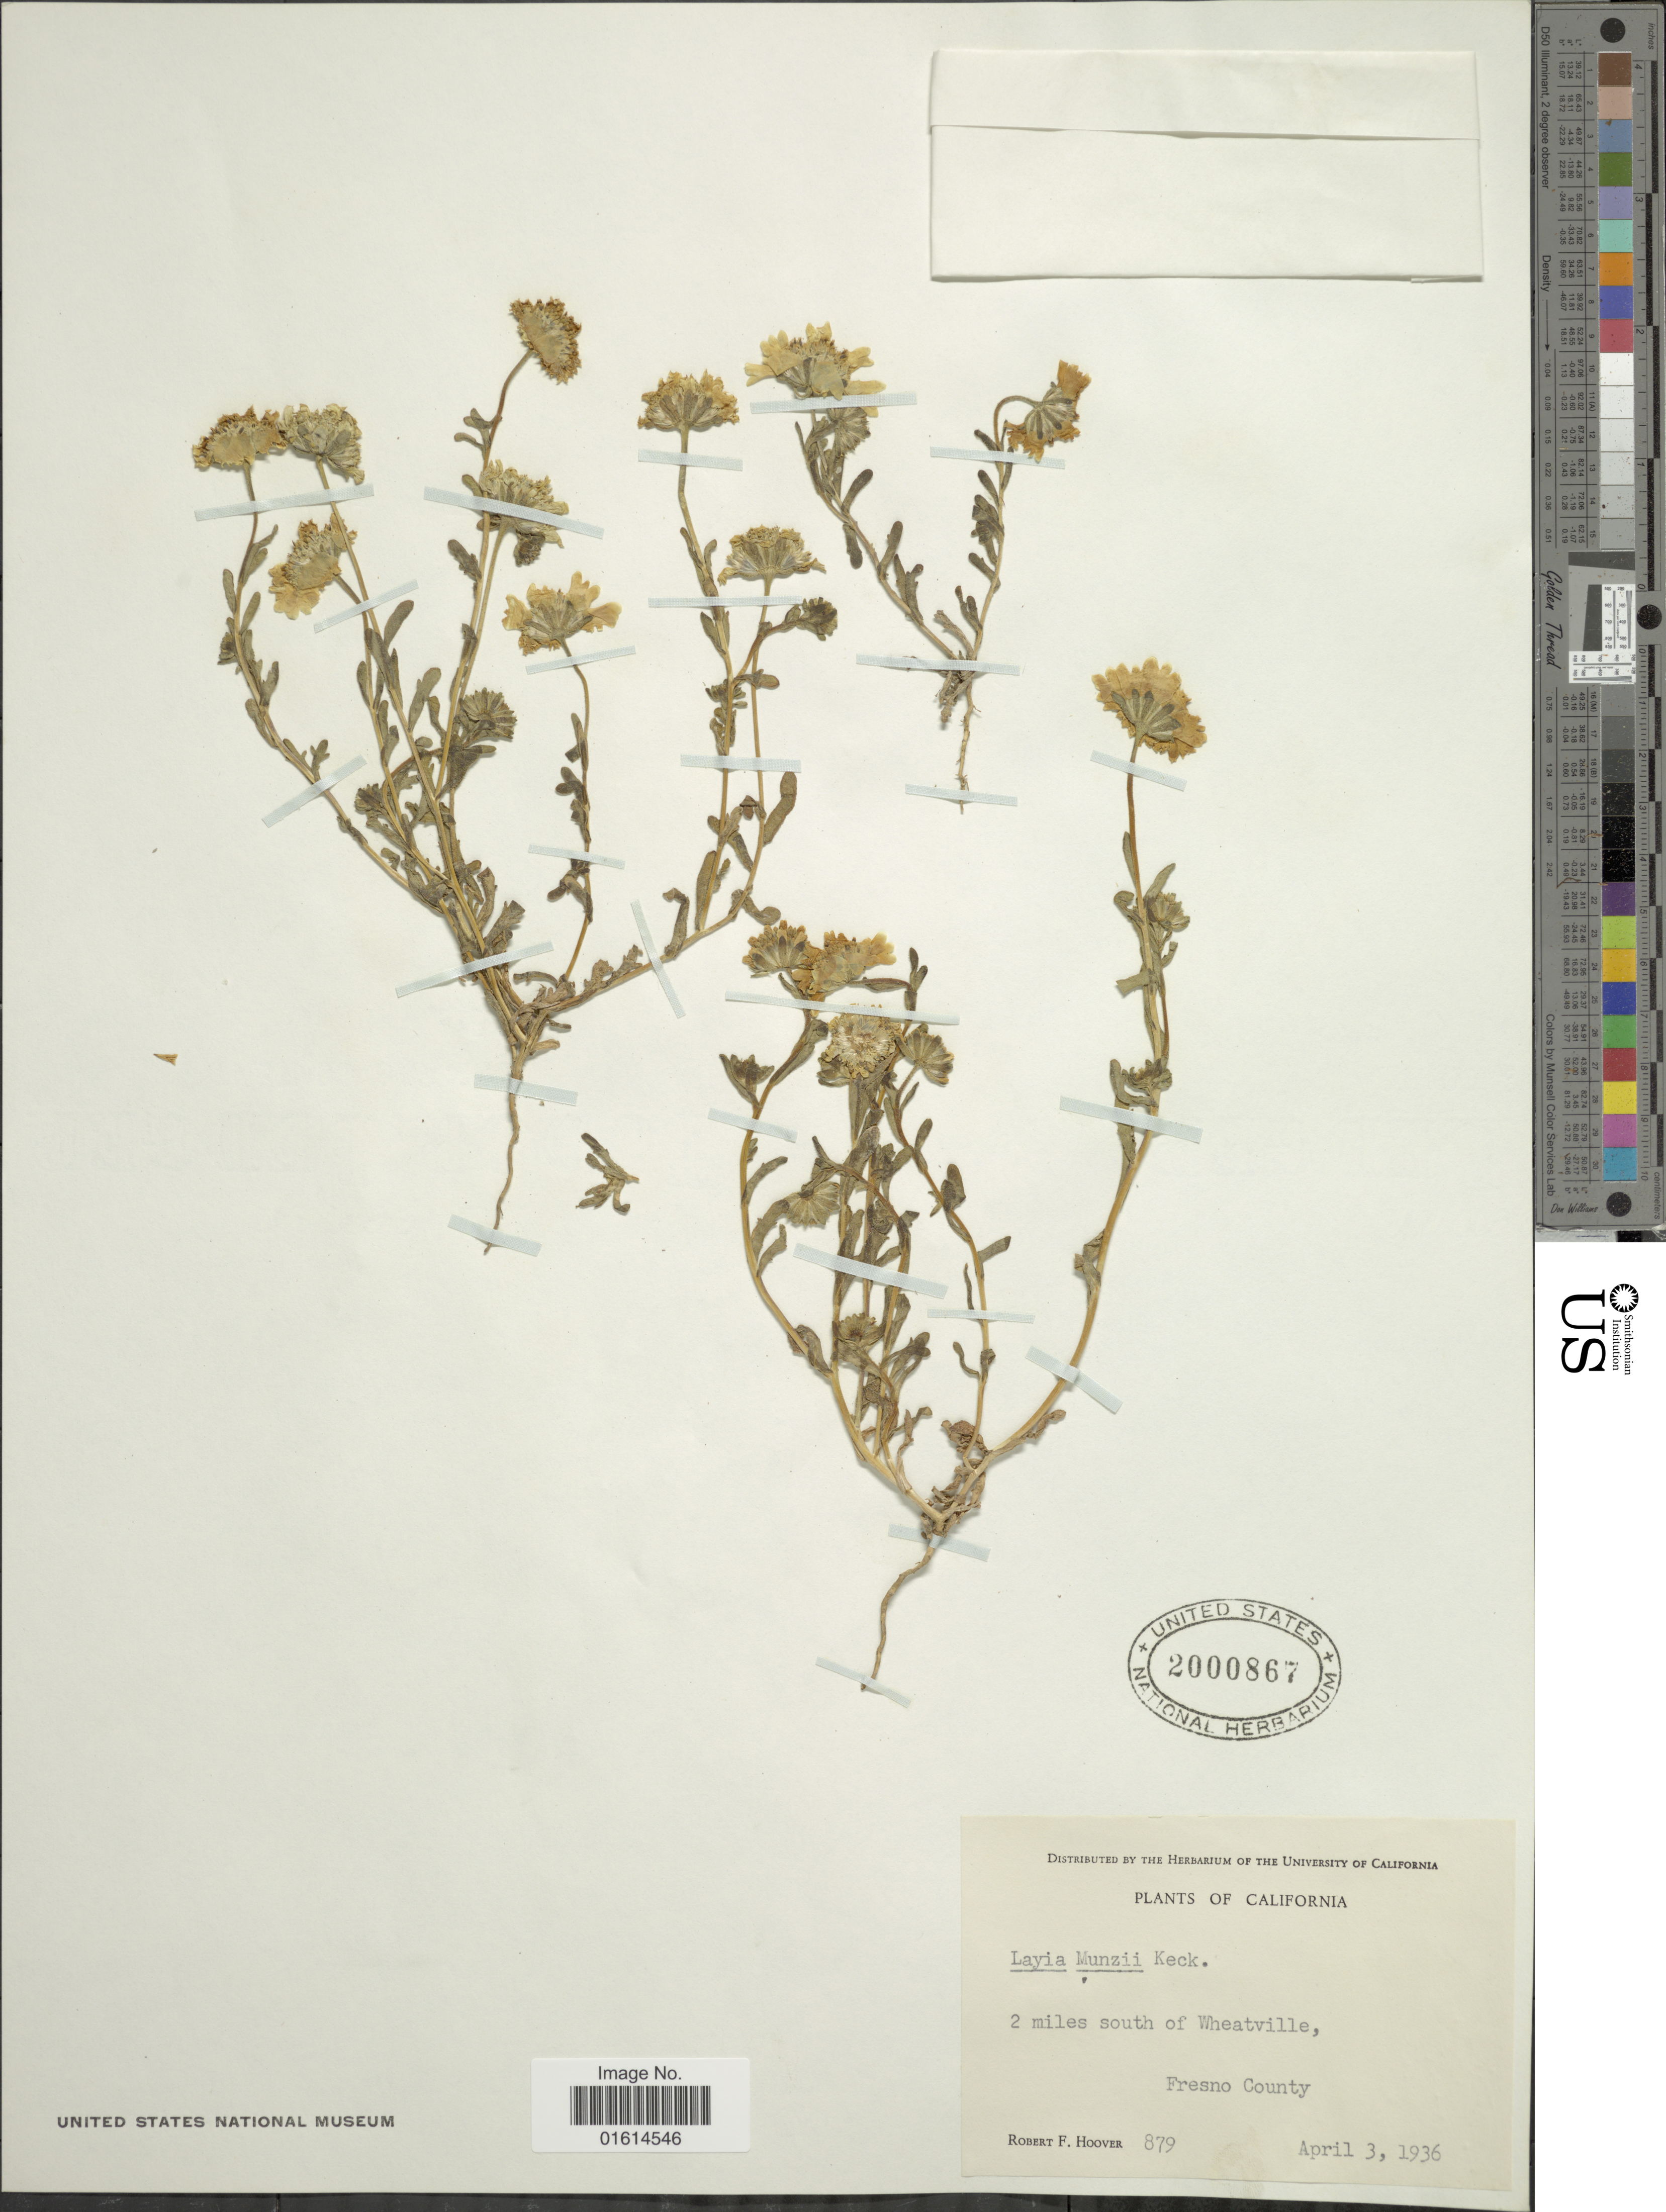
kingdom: Plantae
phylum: Tracheophyta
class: Magnoliopsida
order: Asterales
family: Asteraceae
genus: Layia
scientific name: Layia munzii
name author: D.D. Keck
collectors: R. F. Hoover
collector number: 879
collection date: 1936-04-03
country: United States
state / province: California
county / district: Fresno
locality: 2 miles south of Wheatville, Fresno County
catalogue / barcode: US 2000867